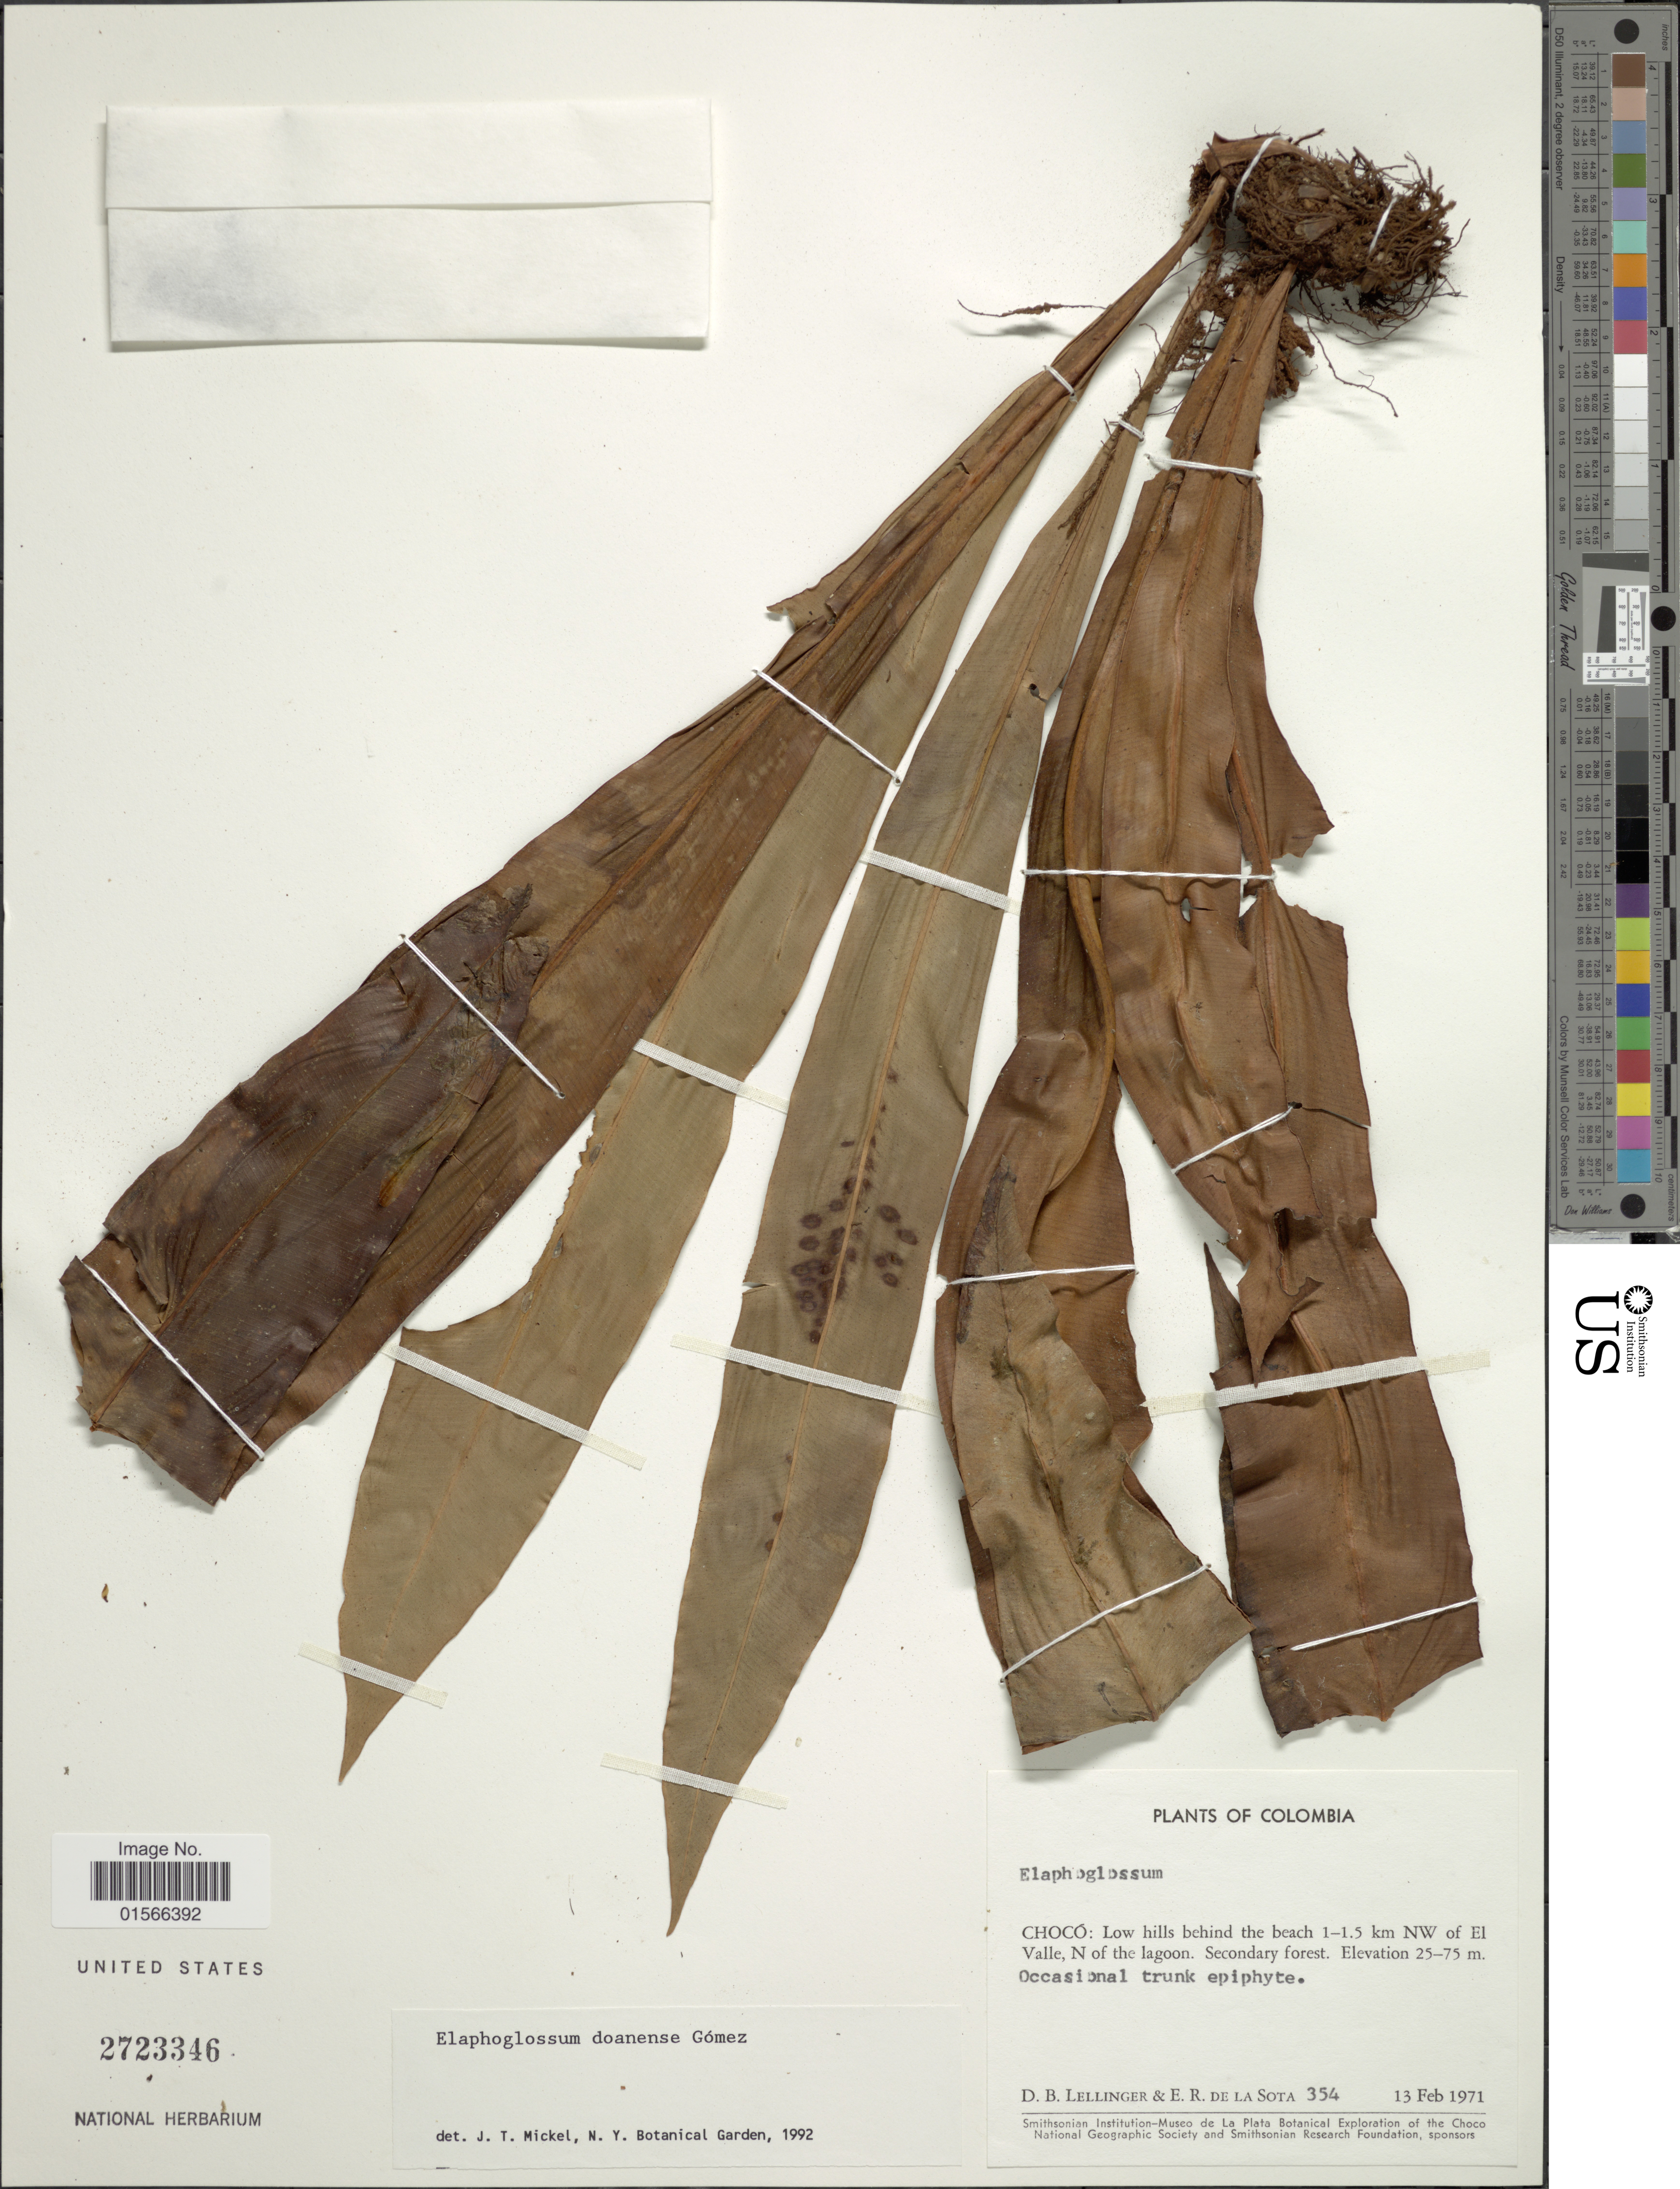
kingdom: Plantae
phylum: Tracheophyta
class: Polypodiopsida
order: Polypodiales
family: Dryopteridaceae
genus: Elaphoglossum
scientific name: Elaphoglossum doanense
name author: L.D. Gómez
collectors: D. B. Lellinger & E. R. de la Sota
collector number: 354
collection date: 1971-02-13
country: Colombia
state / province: Chocó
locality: Low hills behind the beach 1-1.5 km NW of El Valle, N of the lagoon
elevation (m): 25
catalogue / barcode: US 2723346